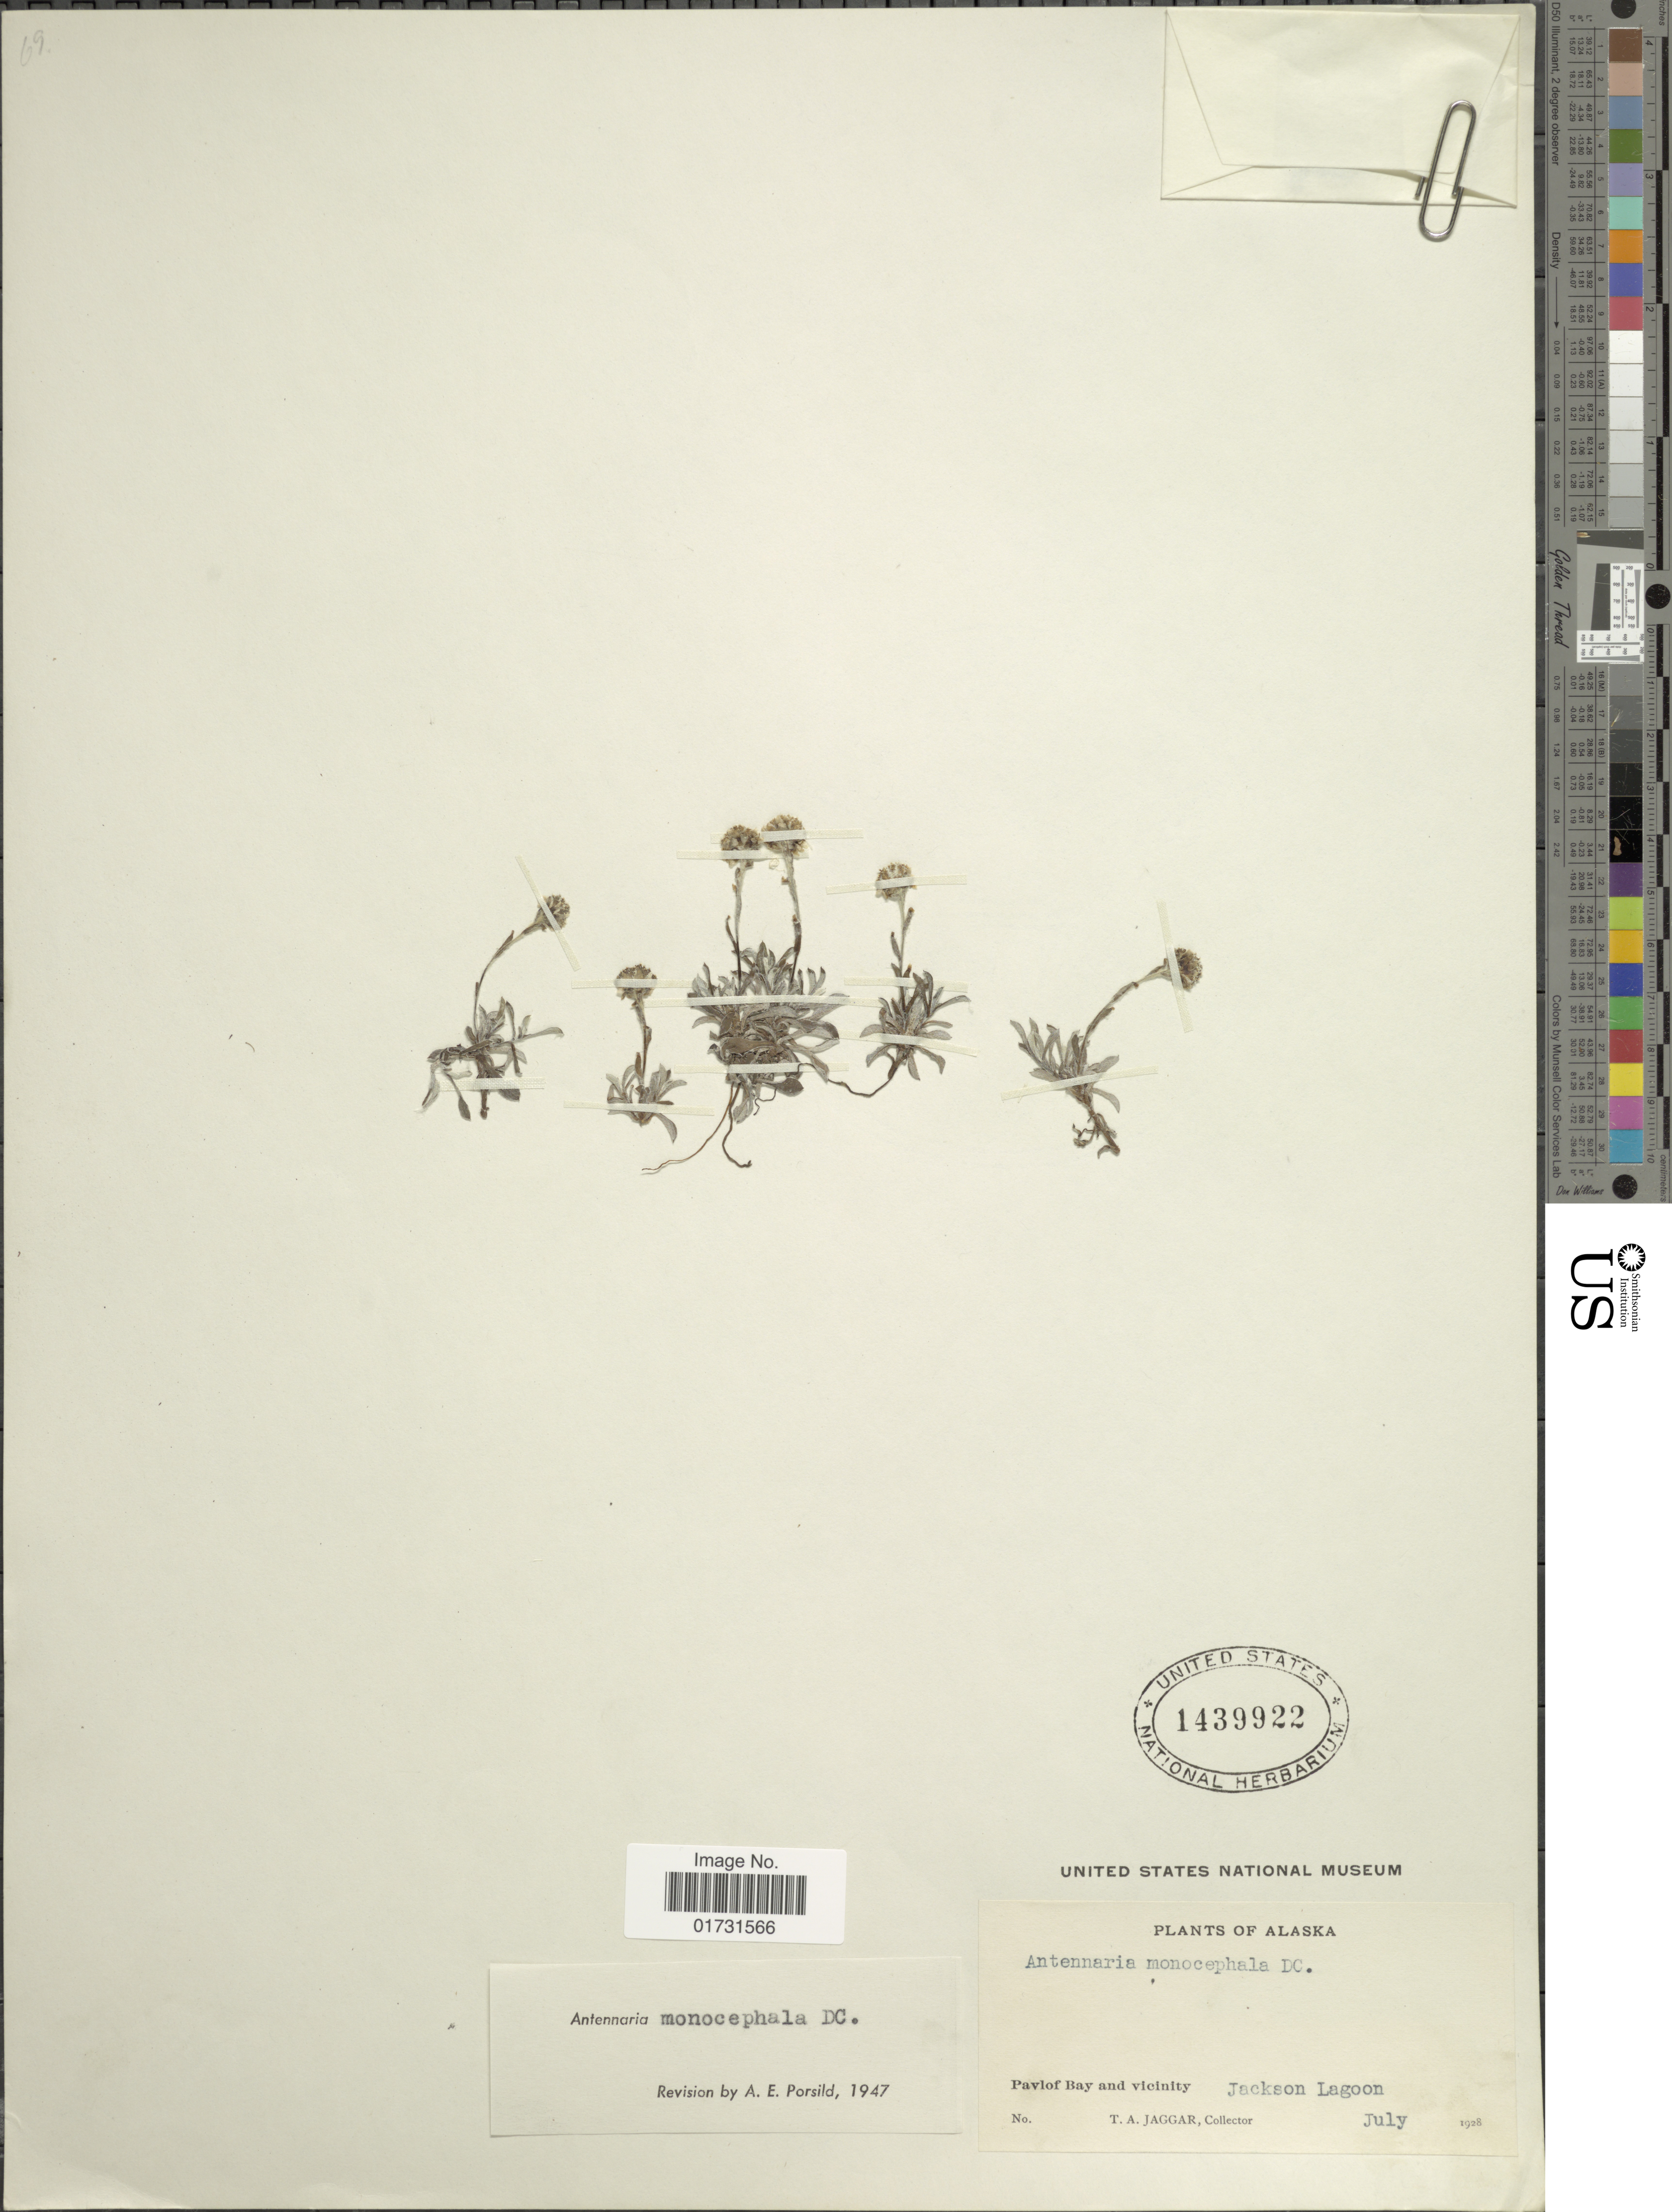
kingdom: Plantae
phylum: Tracheophyta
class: Magnoliopsida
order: Asterales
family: Asteraceae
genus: Antennaria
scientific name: Antennaria monocephala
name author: DC.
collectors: T. Jaggar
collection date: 1928-07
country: United States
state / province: Alaska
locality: Pavlof Bay and vicinity. Jackson Lagoon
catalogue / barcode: US 1439922